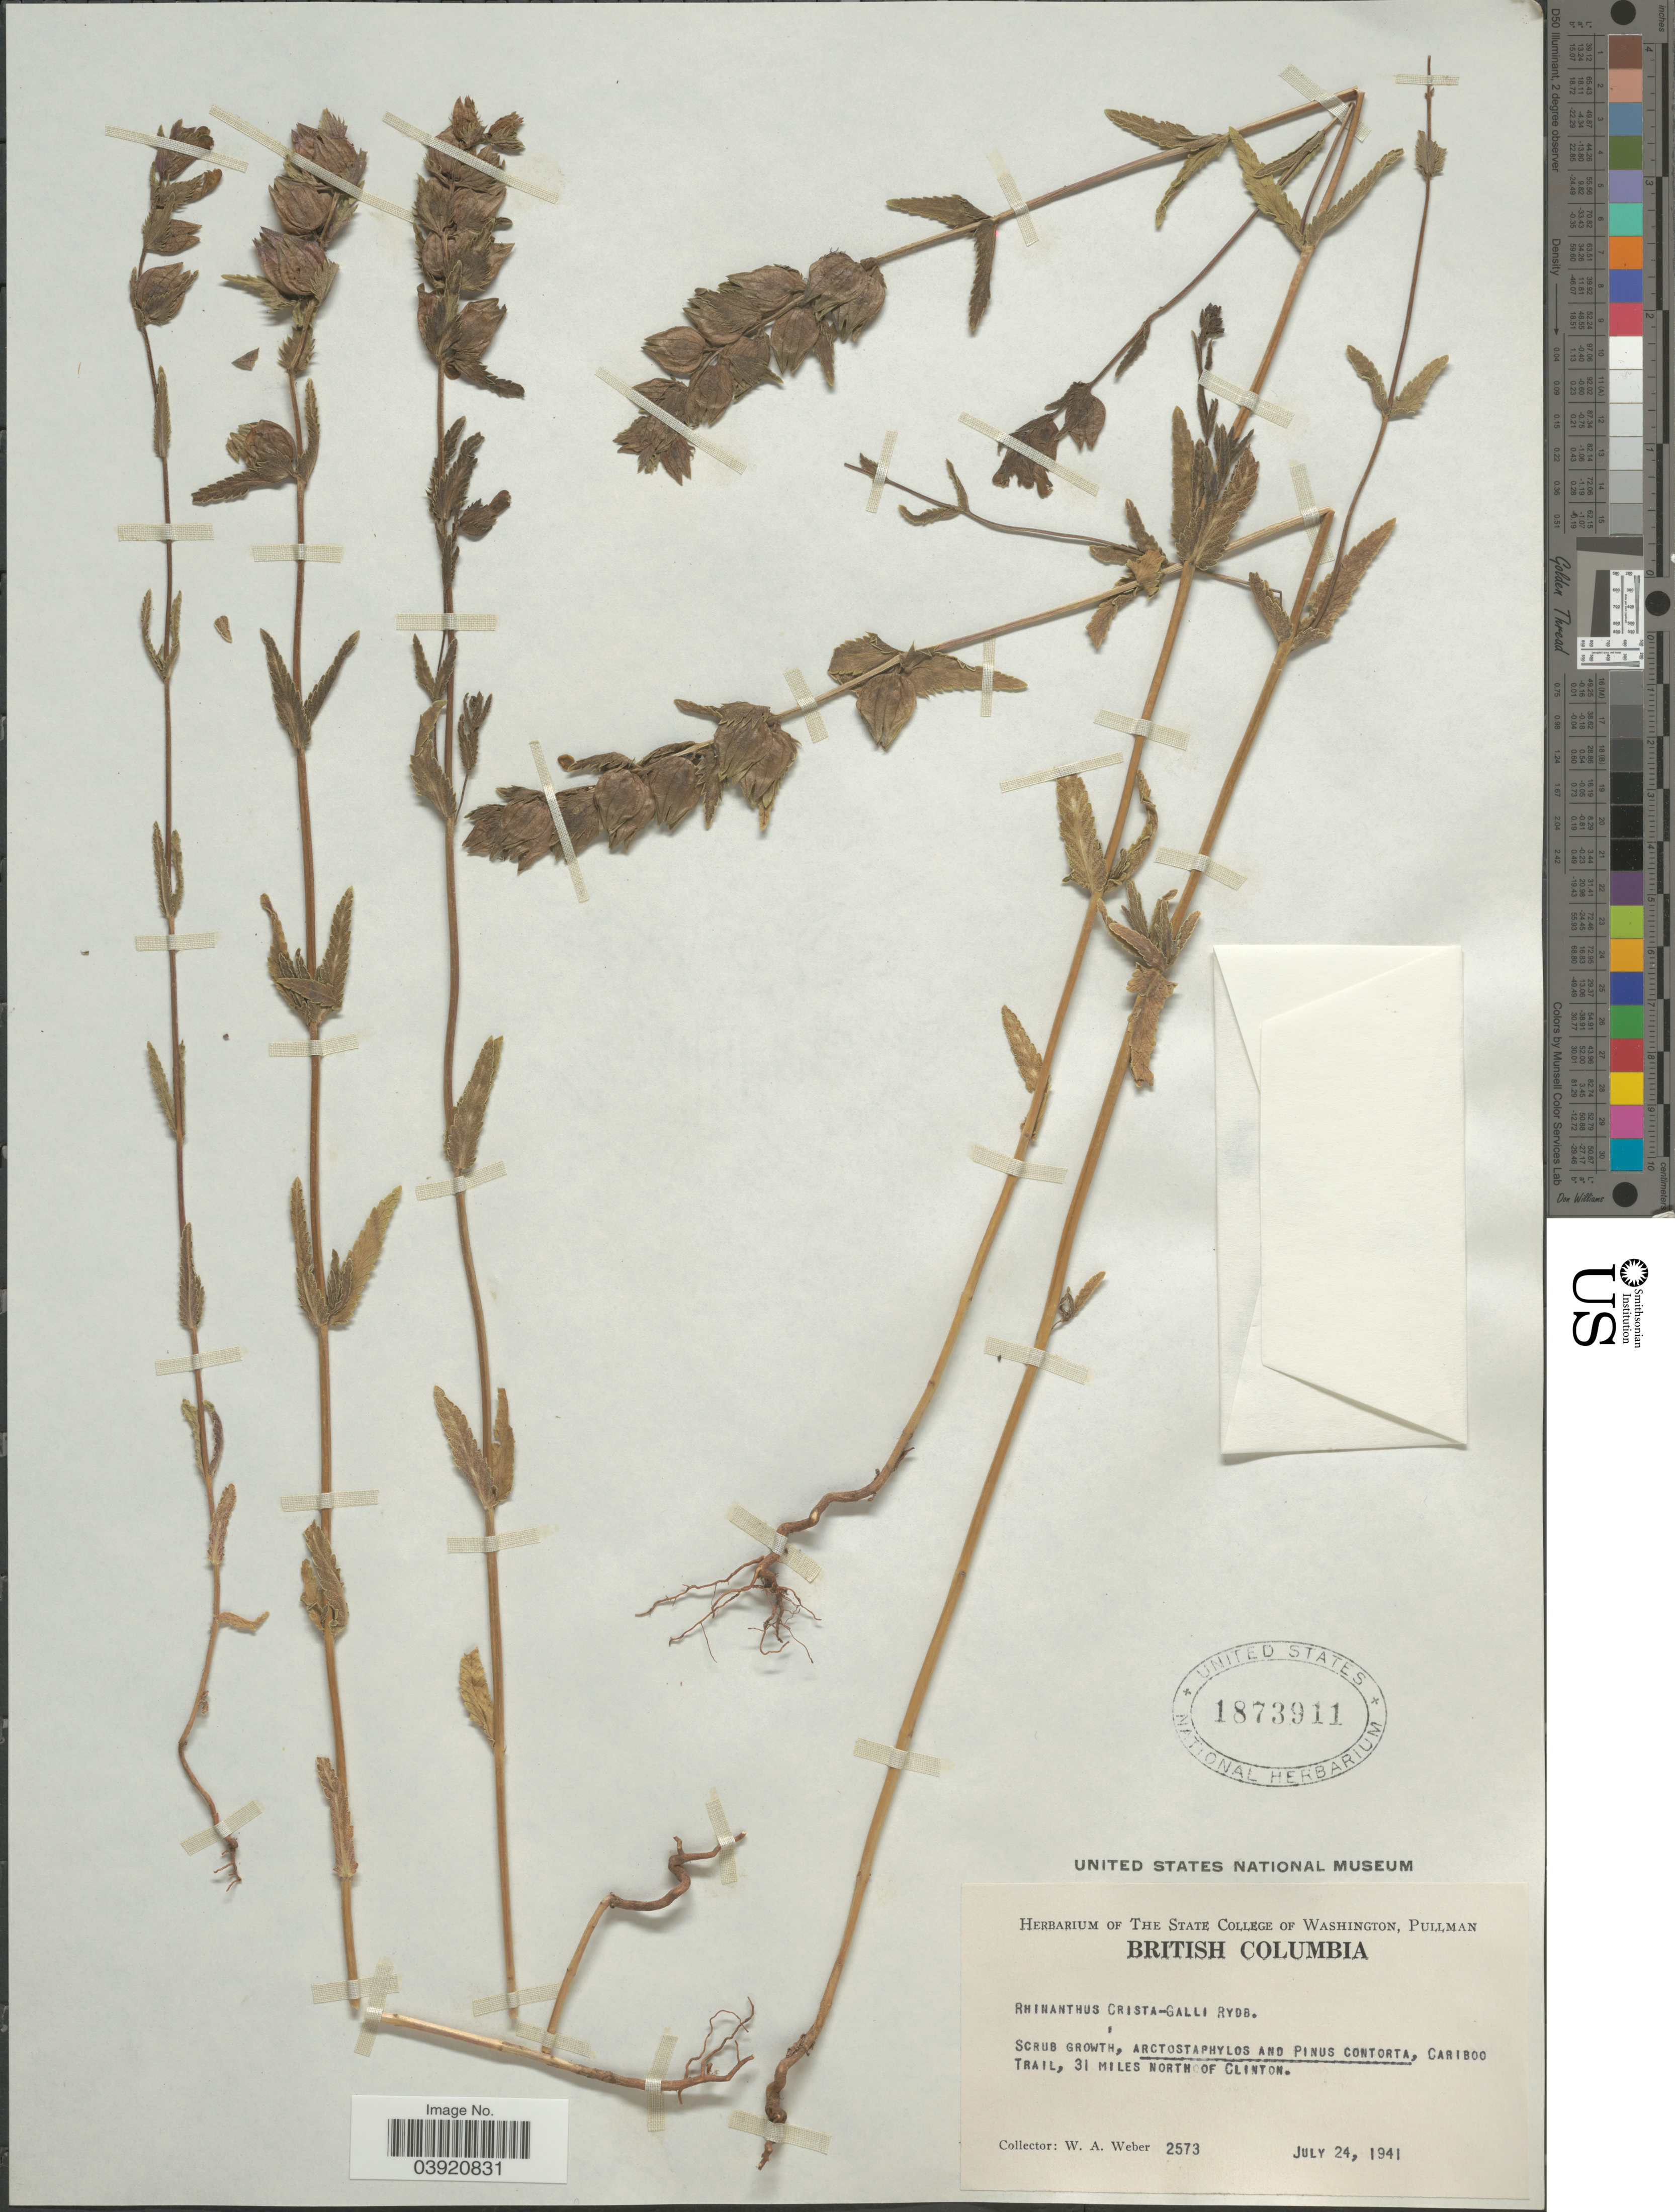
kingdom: Plantae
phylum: Tracheophyta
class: Magnoliopsida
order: Lamiales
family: Orobanchaceae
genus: Rhinanthus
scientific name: Rhinanthus crista-galli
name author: L.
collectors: W. A. Weber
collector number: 2573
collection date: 1941-07-24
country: Canada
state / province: British Columbia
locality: Cariboo Trail, 31 miles North of Clinton.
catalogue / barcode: US 1873911